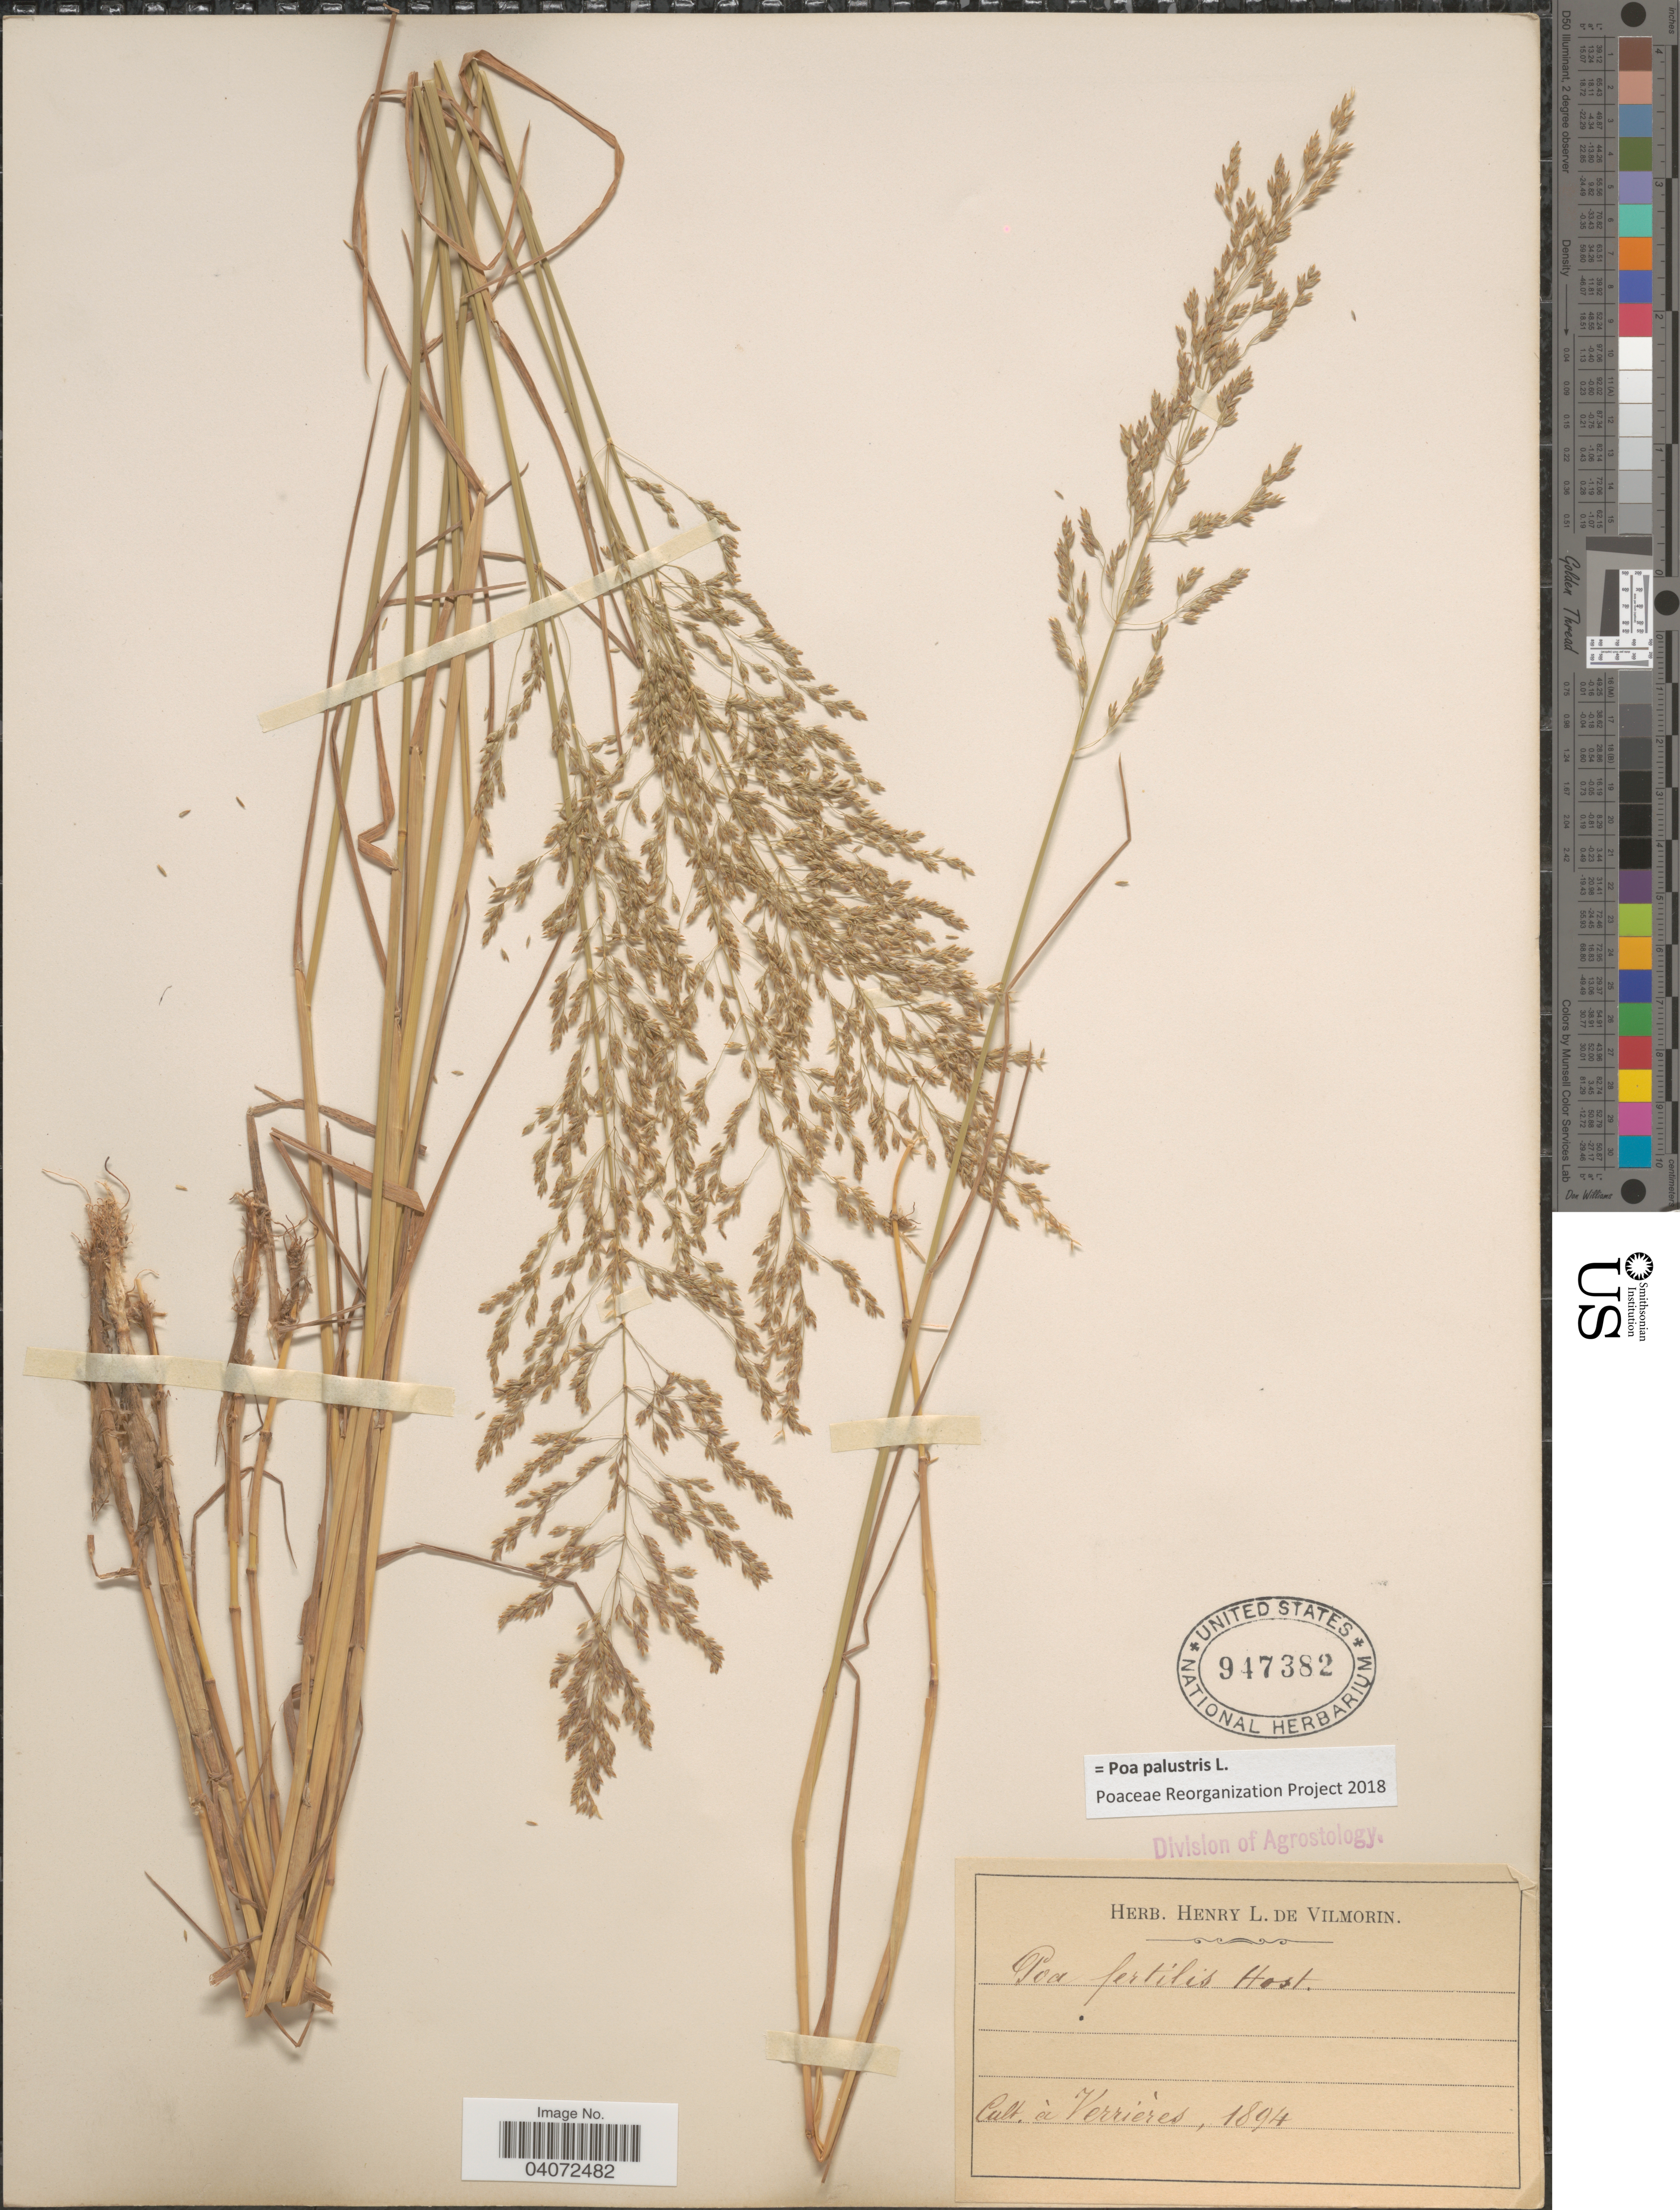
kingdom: Plantae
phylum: Tracheophyta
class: Liliopsida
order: Poales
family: Poaceae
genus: Poa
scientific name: Poa palustris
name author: L.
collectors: Ex herb. Henry L. de Vilmorin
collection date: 1894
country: France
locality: Cult. à Verrières.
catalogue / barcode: US 947382